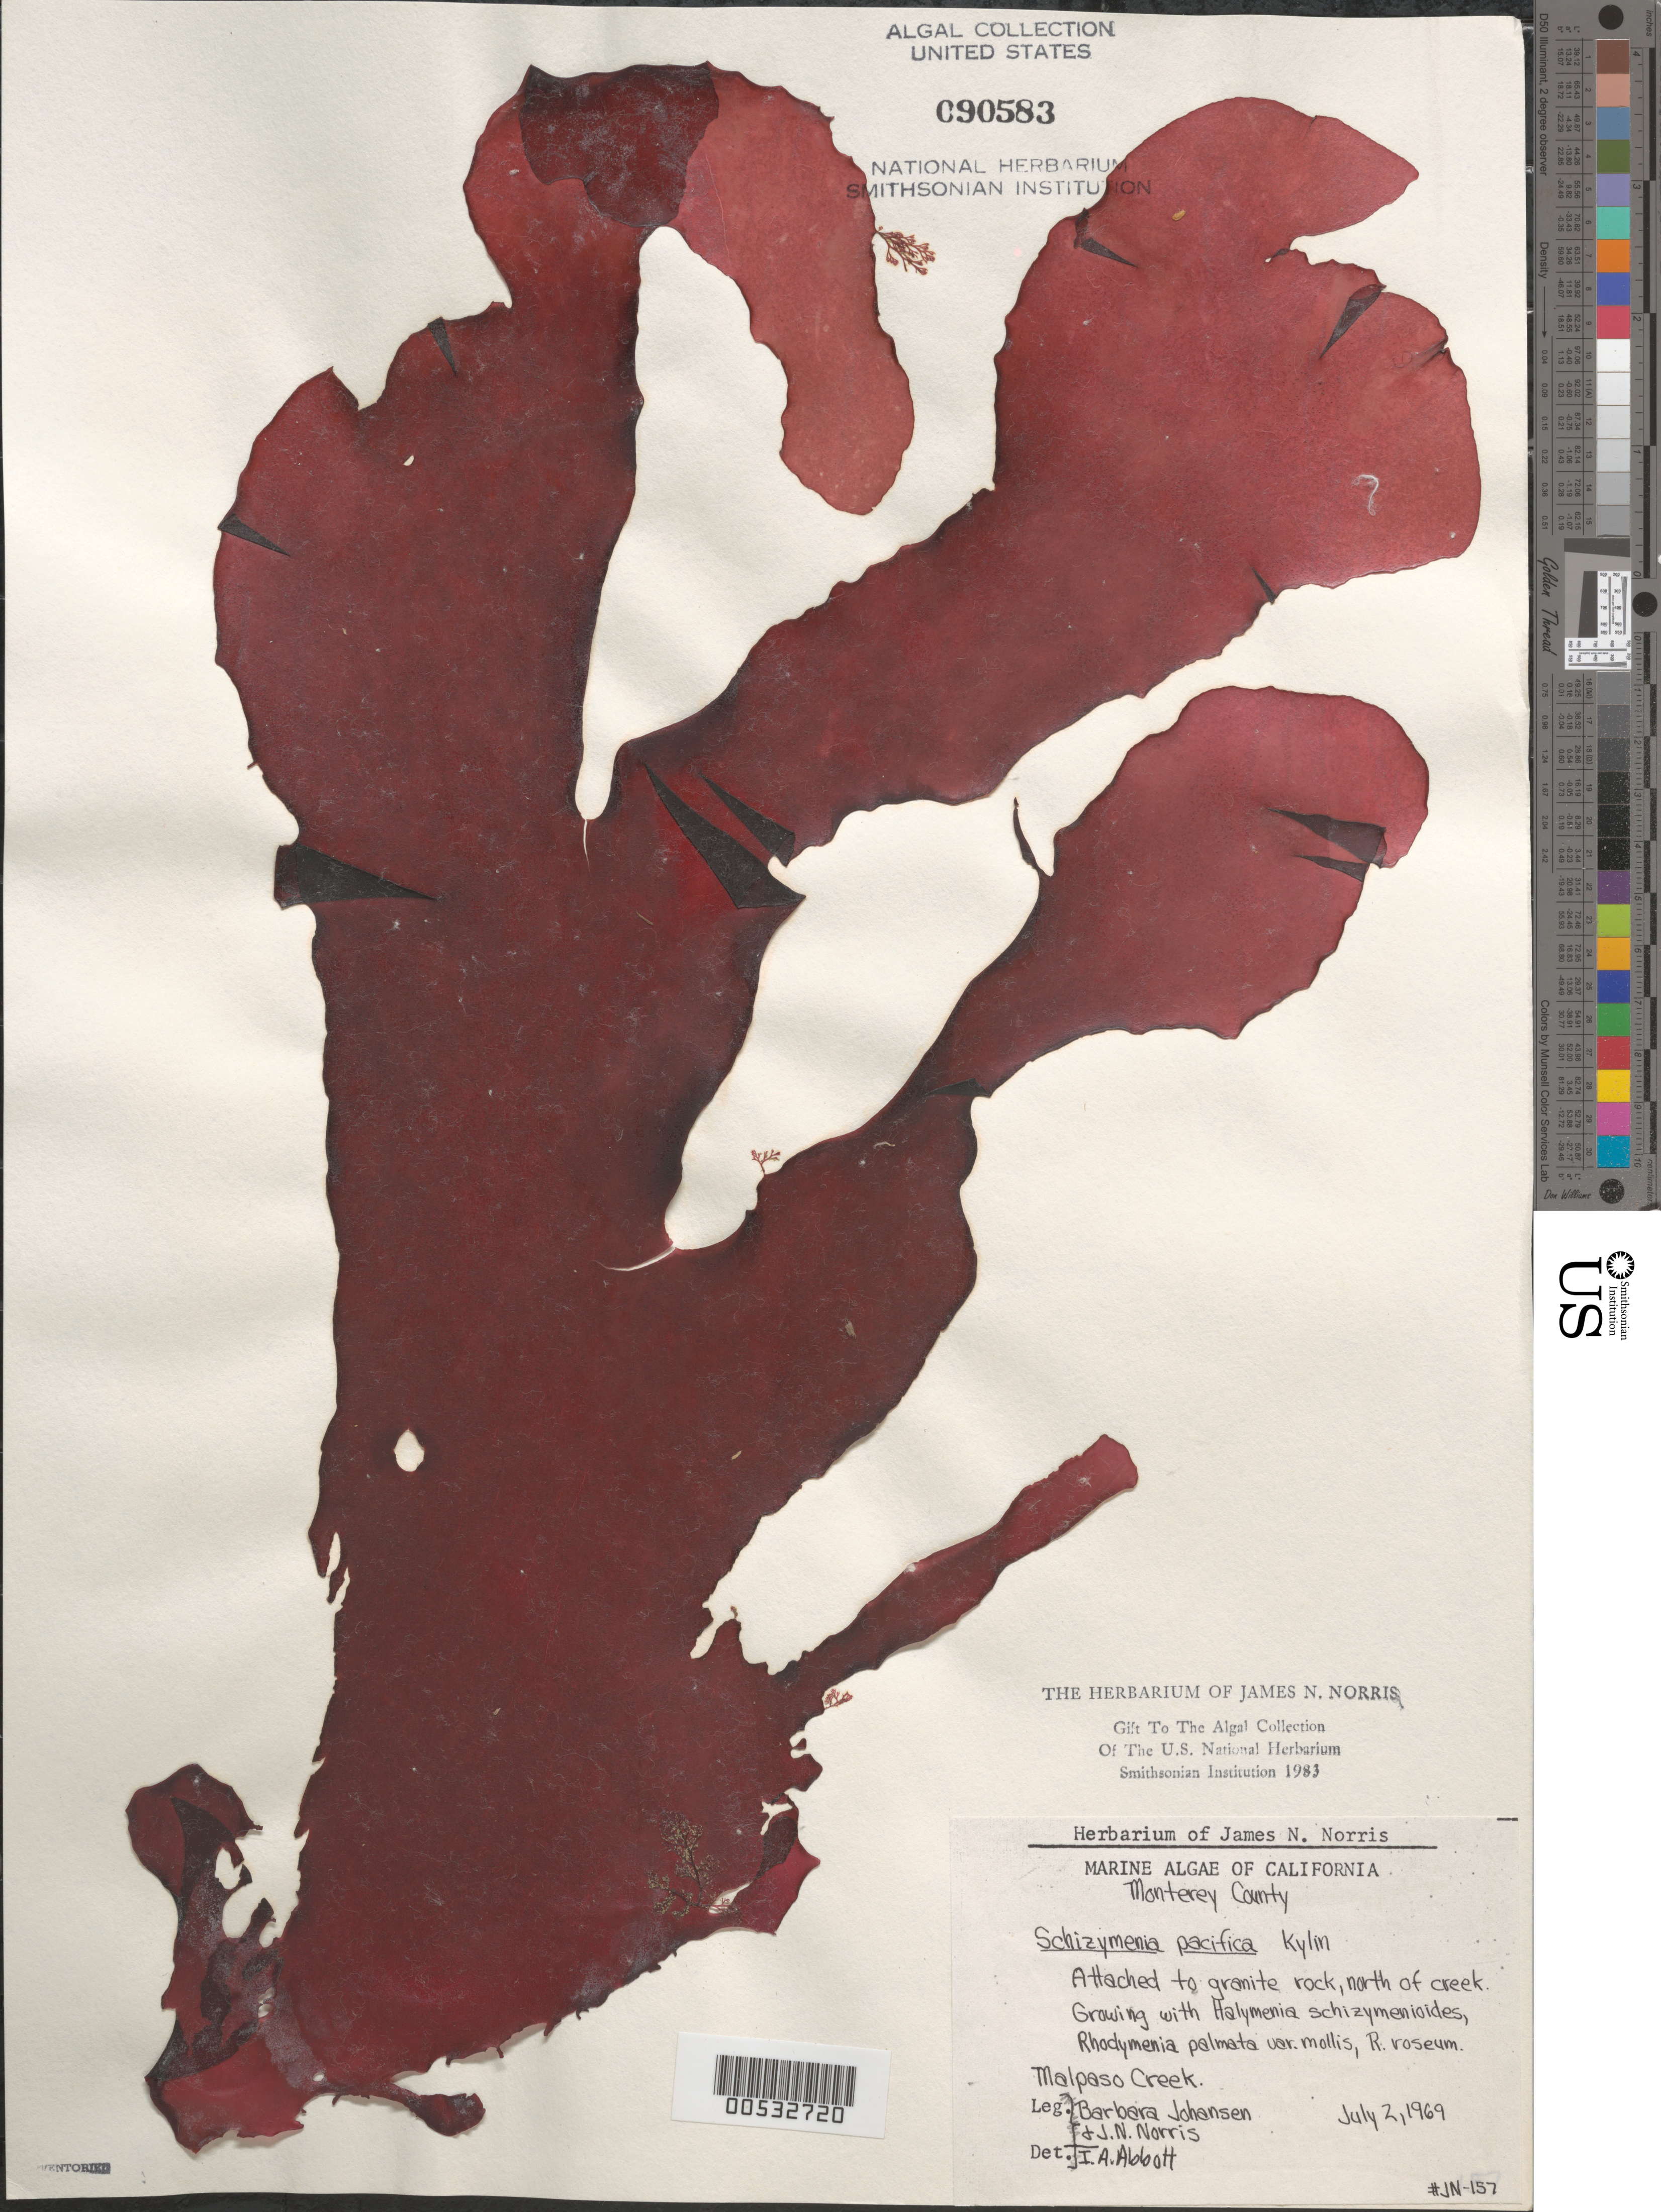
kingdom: Plantae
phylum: Rhodophyta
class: Florideophyceae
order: Nemastomatales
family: Schizymeniaceae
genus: Schizymenia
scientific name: Schizymenia pacifica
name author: (Kylin) Kylin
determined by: Abbott, Isabella A.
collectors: H. Johansen & J. N. Norris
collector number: JN-157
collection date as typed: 02 Jul 1969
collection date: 1969-07-02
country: United States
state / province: California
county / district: Monterey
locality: North of Malpaso Creek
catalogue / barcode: US 90583